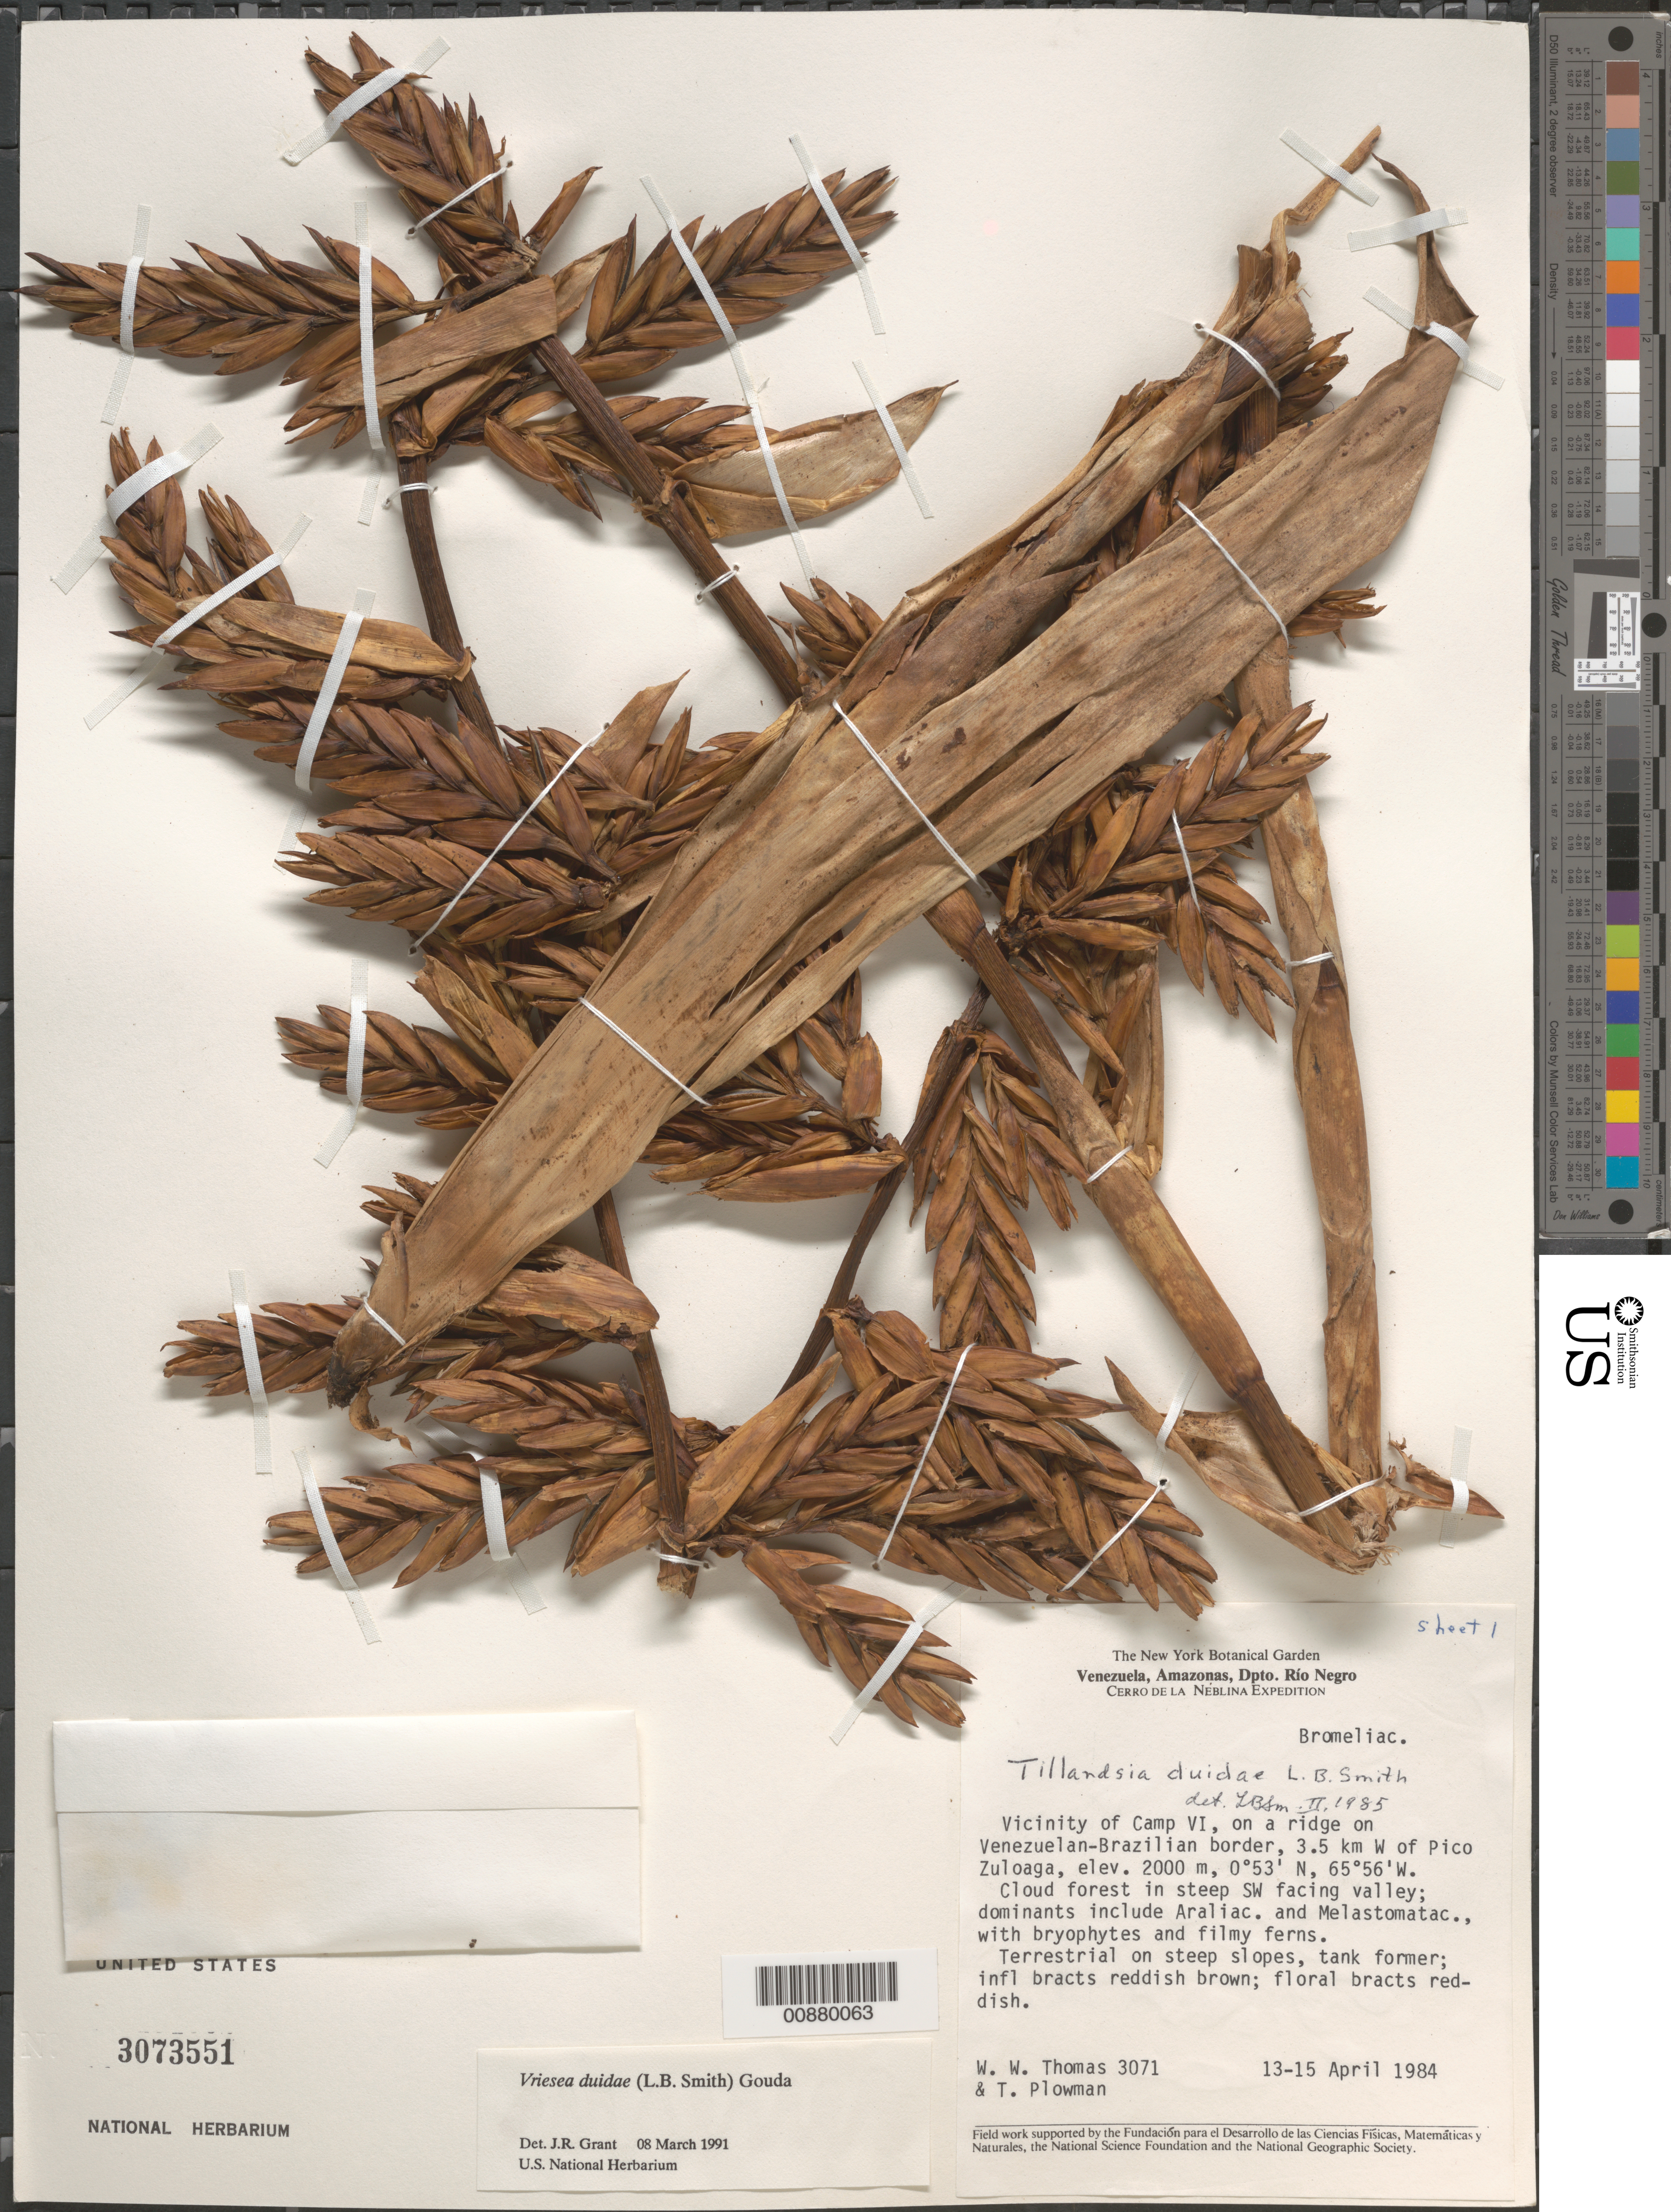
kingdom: Plantae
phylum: Tracheophyta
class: Liliopsida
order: Poales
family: Bromeliaceae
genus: Vriesea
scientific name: Vriesea duidae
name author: (L.B. Sm.) Gouda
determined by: Grant, J. R., (SWITZERLAND)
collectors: W. W. Thomas & T. Plowman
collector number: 3071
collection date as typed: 13-Apr-84 to 15-Apr-84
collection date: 1984-04-13/1984-04-15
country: Venezuela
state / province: Amazonas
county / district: Río Negro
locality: Pico Zuloga, 3.5 km W of, near Camp VI, Venezuelan-Brazilian border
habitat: Cloud forest in steep SW facing valley; dominants include Araliac. And Melastomatac., with bryophytes and filmy ferns; on steep slopes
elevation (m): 2000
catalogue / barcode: US 3073551